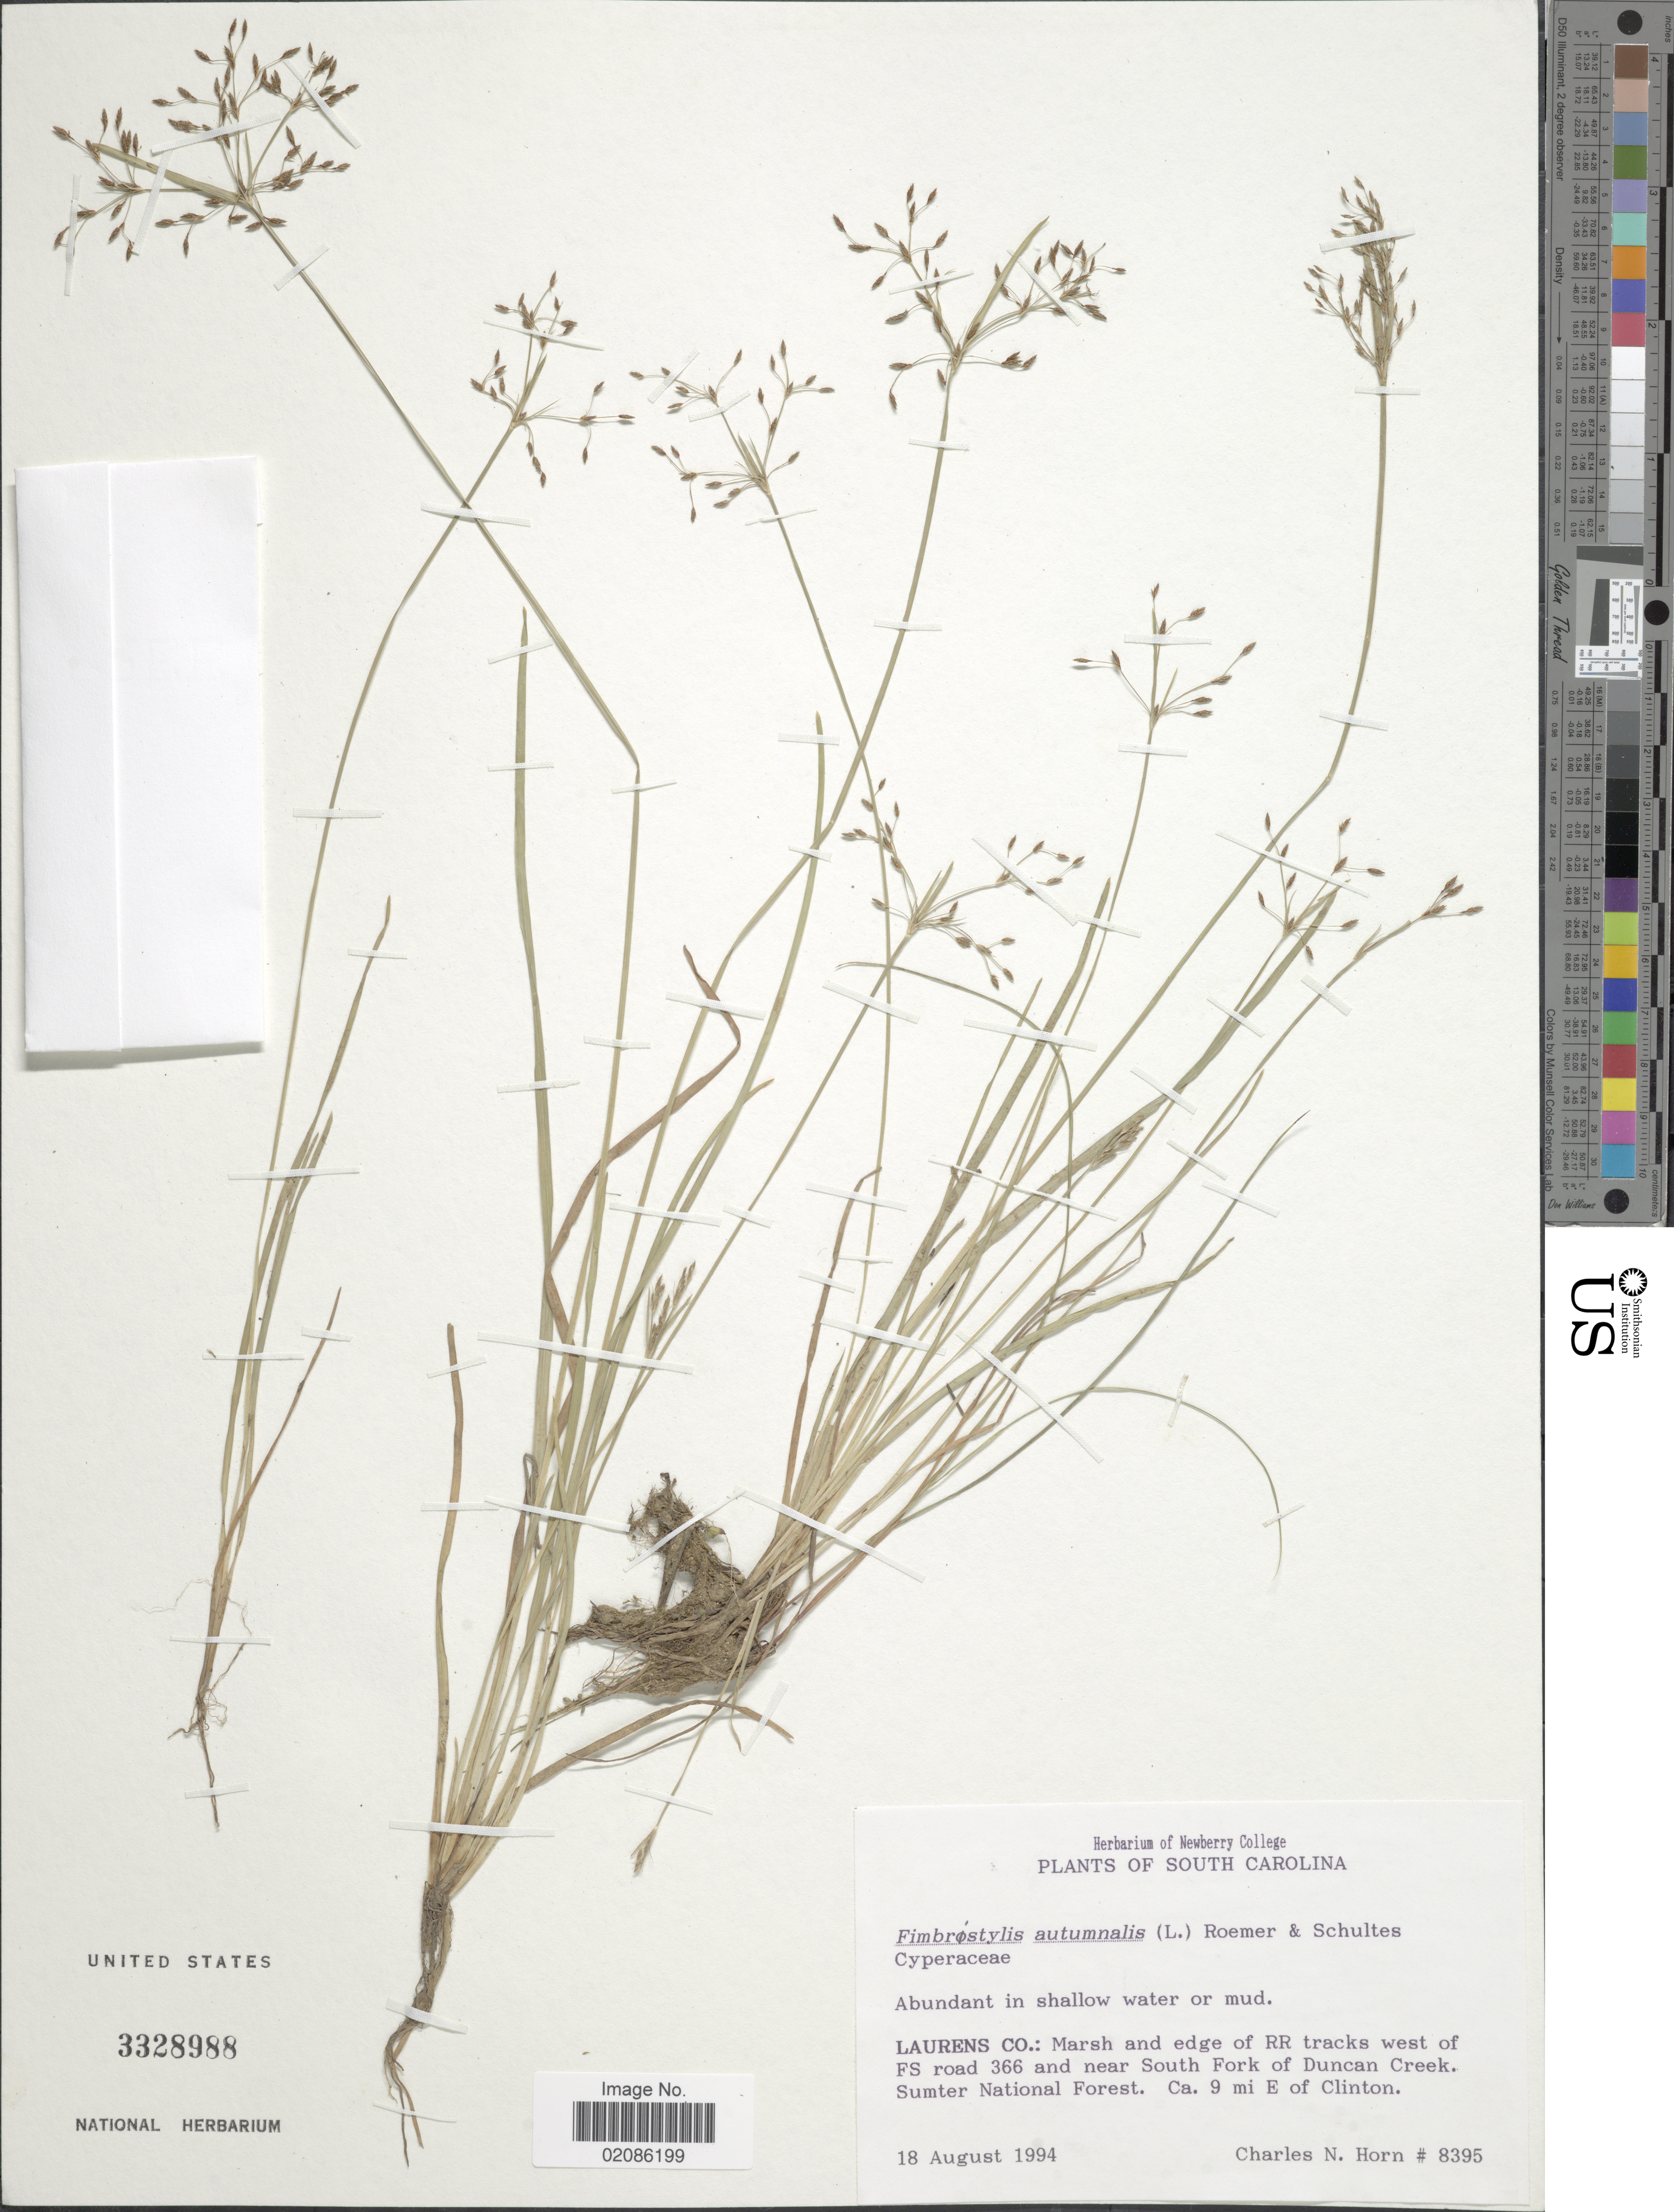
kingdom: Plantae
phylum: Tracheophyta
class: Liliopsida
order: Poales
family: Cyperaceae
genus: Fimbristylis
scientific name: Fimbristylis autumnalis (L.) Roem. & Schult.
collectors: C. N. Horn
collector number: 8395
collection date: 1944-08-18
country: United States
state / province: South Carolina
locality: Abundant in shallow water or mud, Laurens Co: Marsh and edge of RR tracks west of FS road 366 and near South Fork of Duncan Creek. Sumter National Forest. Ca 9 mi E of Clinton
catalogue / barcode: US 3328988